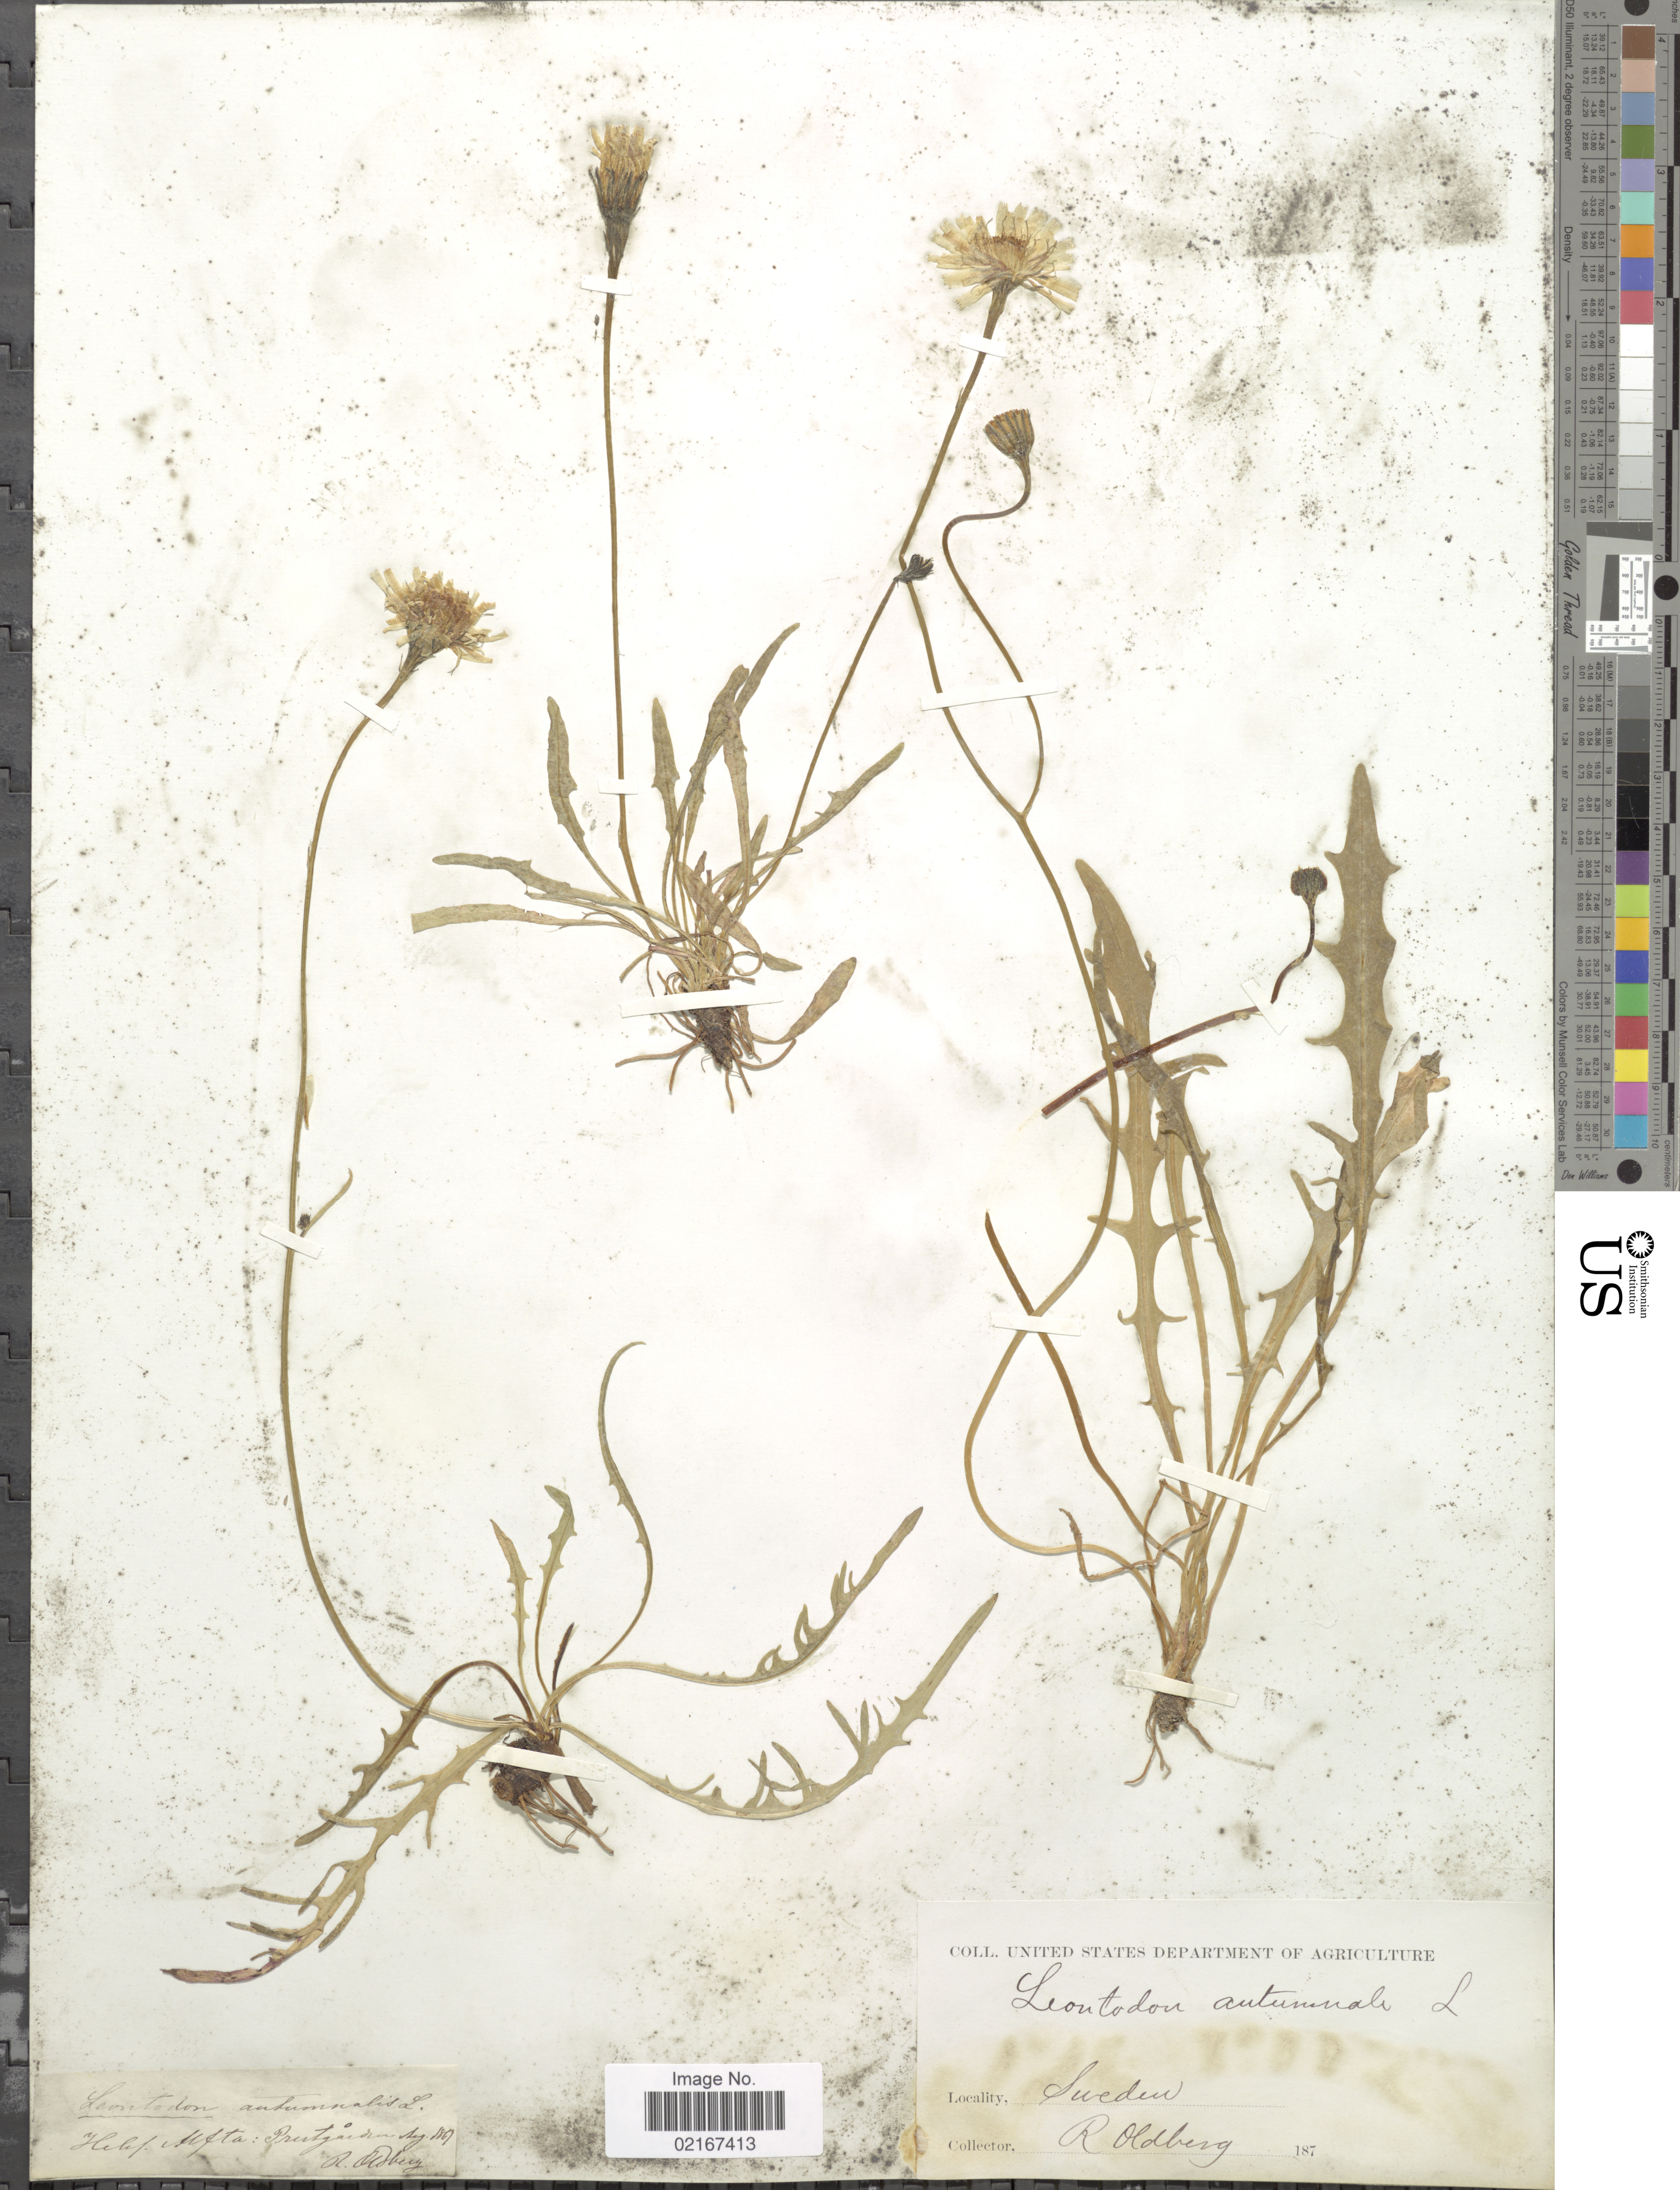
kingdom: Plantae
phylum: Tracheophyta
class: Magnoliopsida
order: Asterales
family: Asteraceae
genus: Leontodon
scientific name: Leontodon autumnalis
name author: L.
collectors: R. Oldberg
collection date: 1867-08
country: Sweden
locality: Helsl. Alfta: Prastgården.